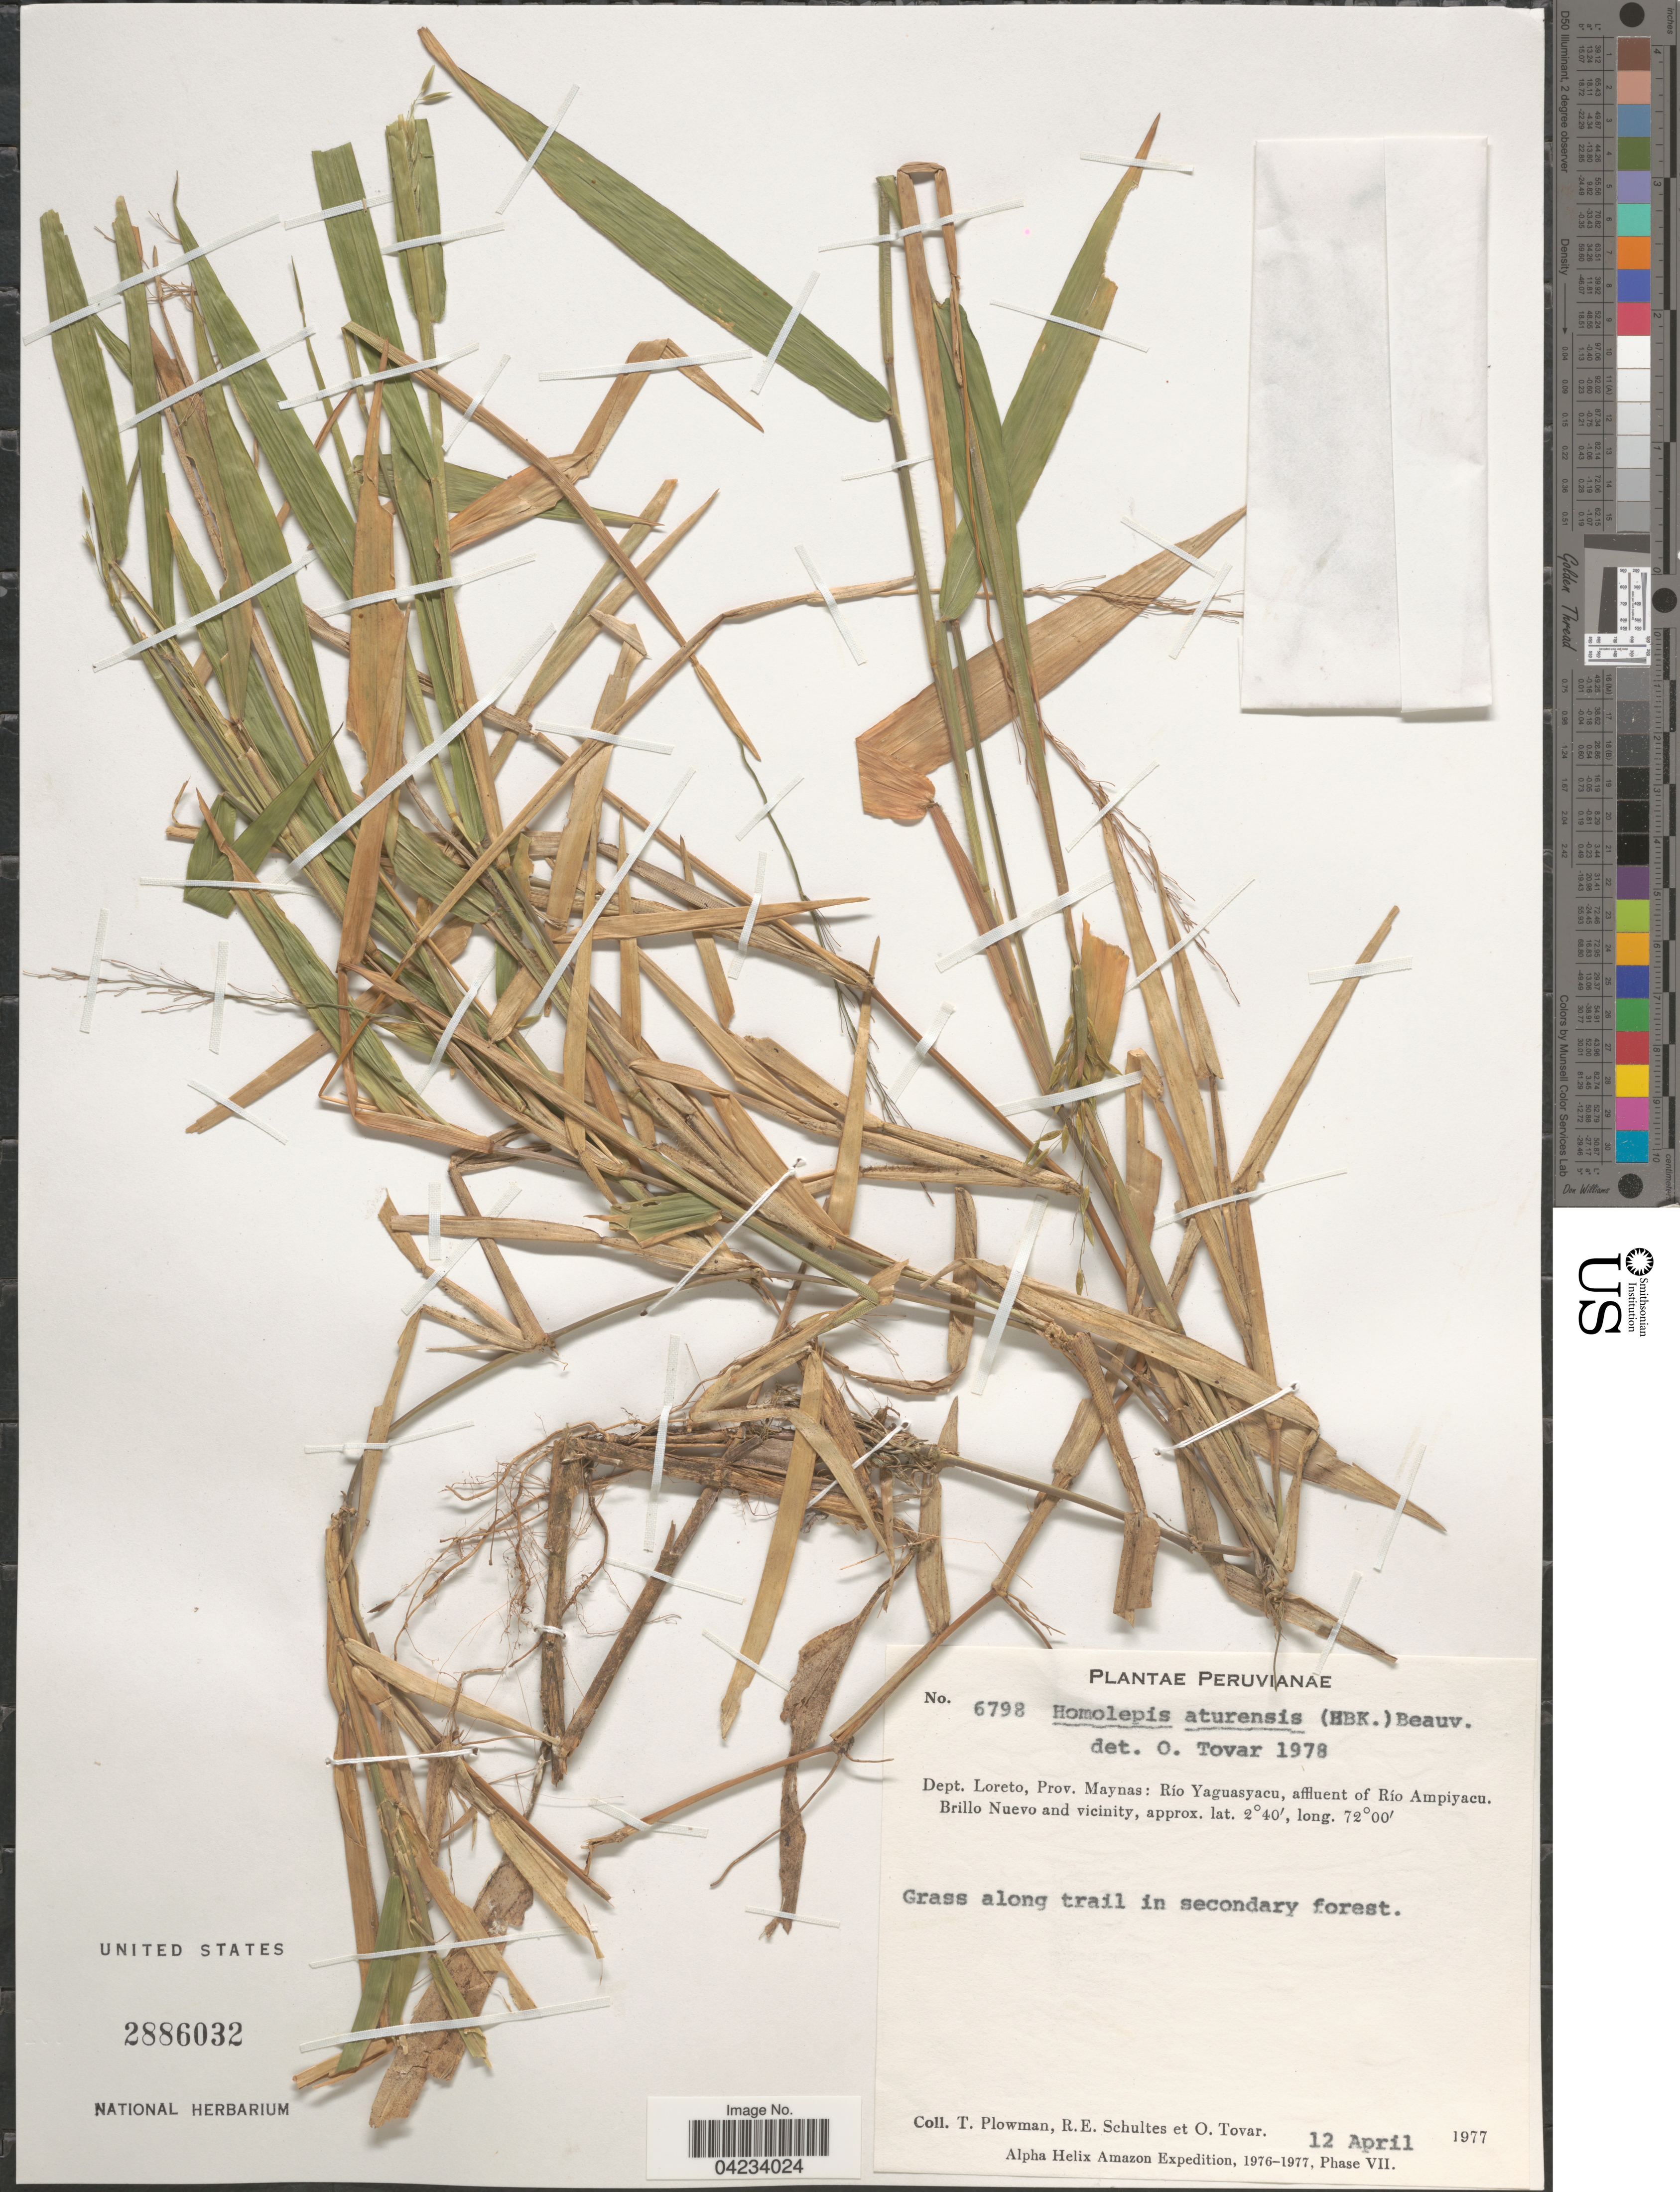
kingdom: Plantae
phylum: Tracheophyta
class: Liliopsida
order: Poales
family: Poaceae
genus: Homolepis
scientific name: Homolepis aturensis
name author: (Kunth) Chase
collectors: R. E. Schultes & Ó. Tovar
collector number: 6798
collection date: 1977-04-12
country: Peru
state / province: Loreto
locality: Dept. Loreto, Prov. Maynas: Río Yaguasyacu, affluent of Río Ampiyacu. Brillo Nuevo and vicinity. Alpha Helix Amazon Expedition, 1976-1977. Phase VII.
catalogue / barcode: US 2886032